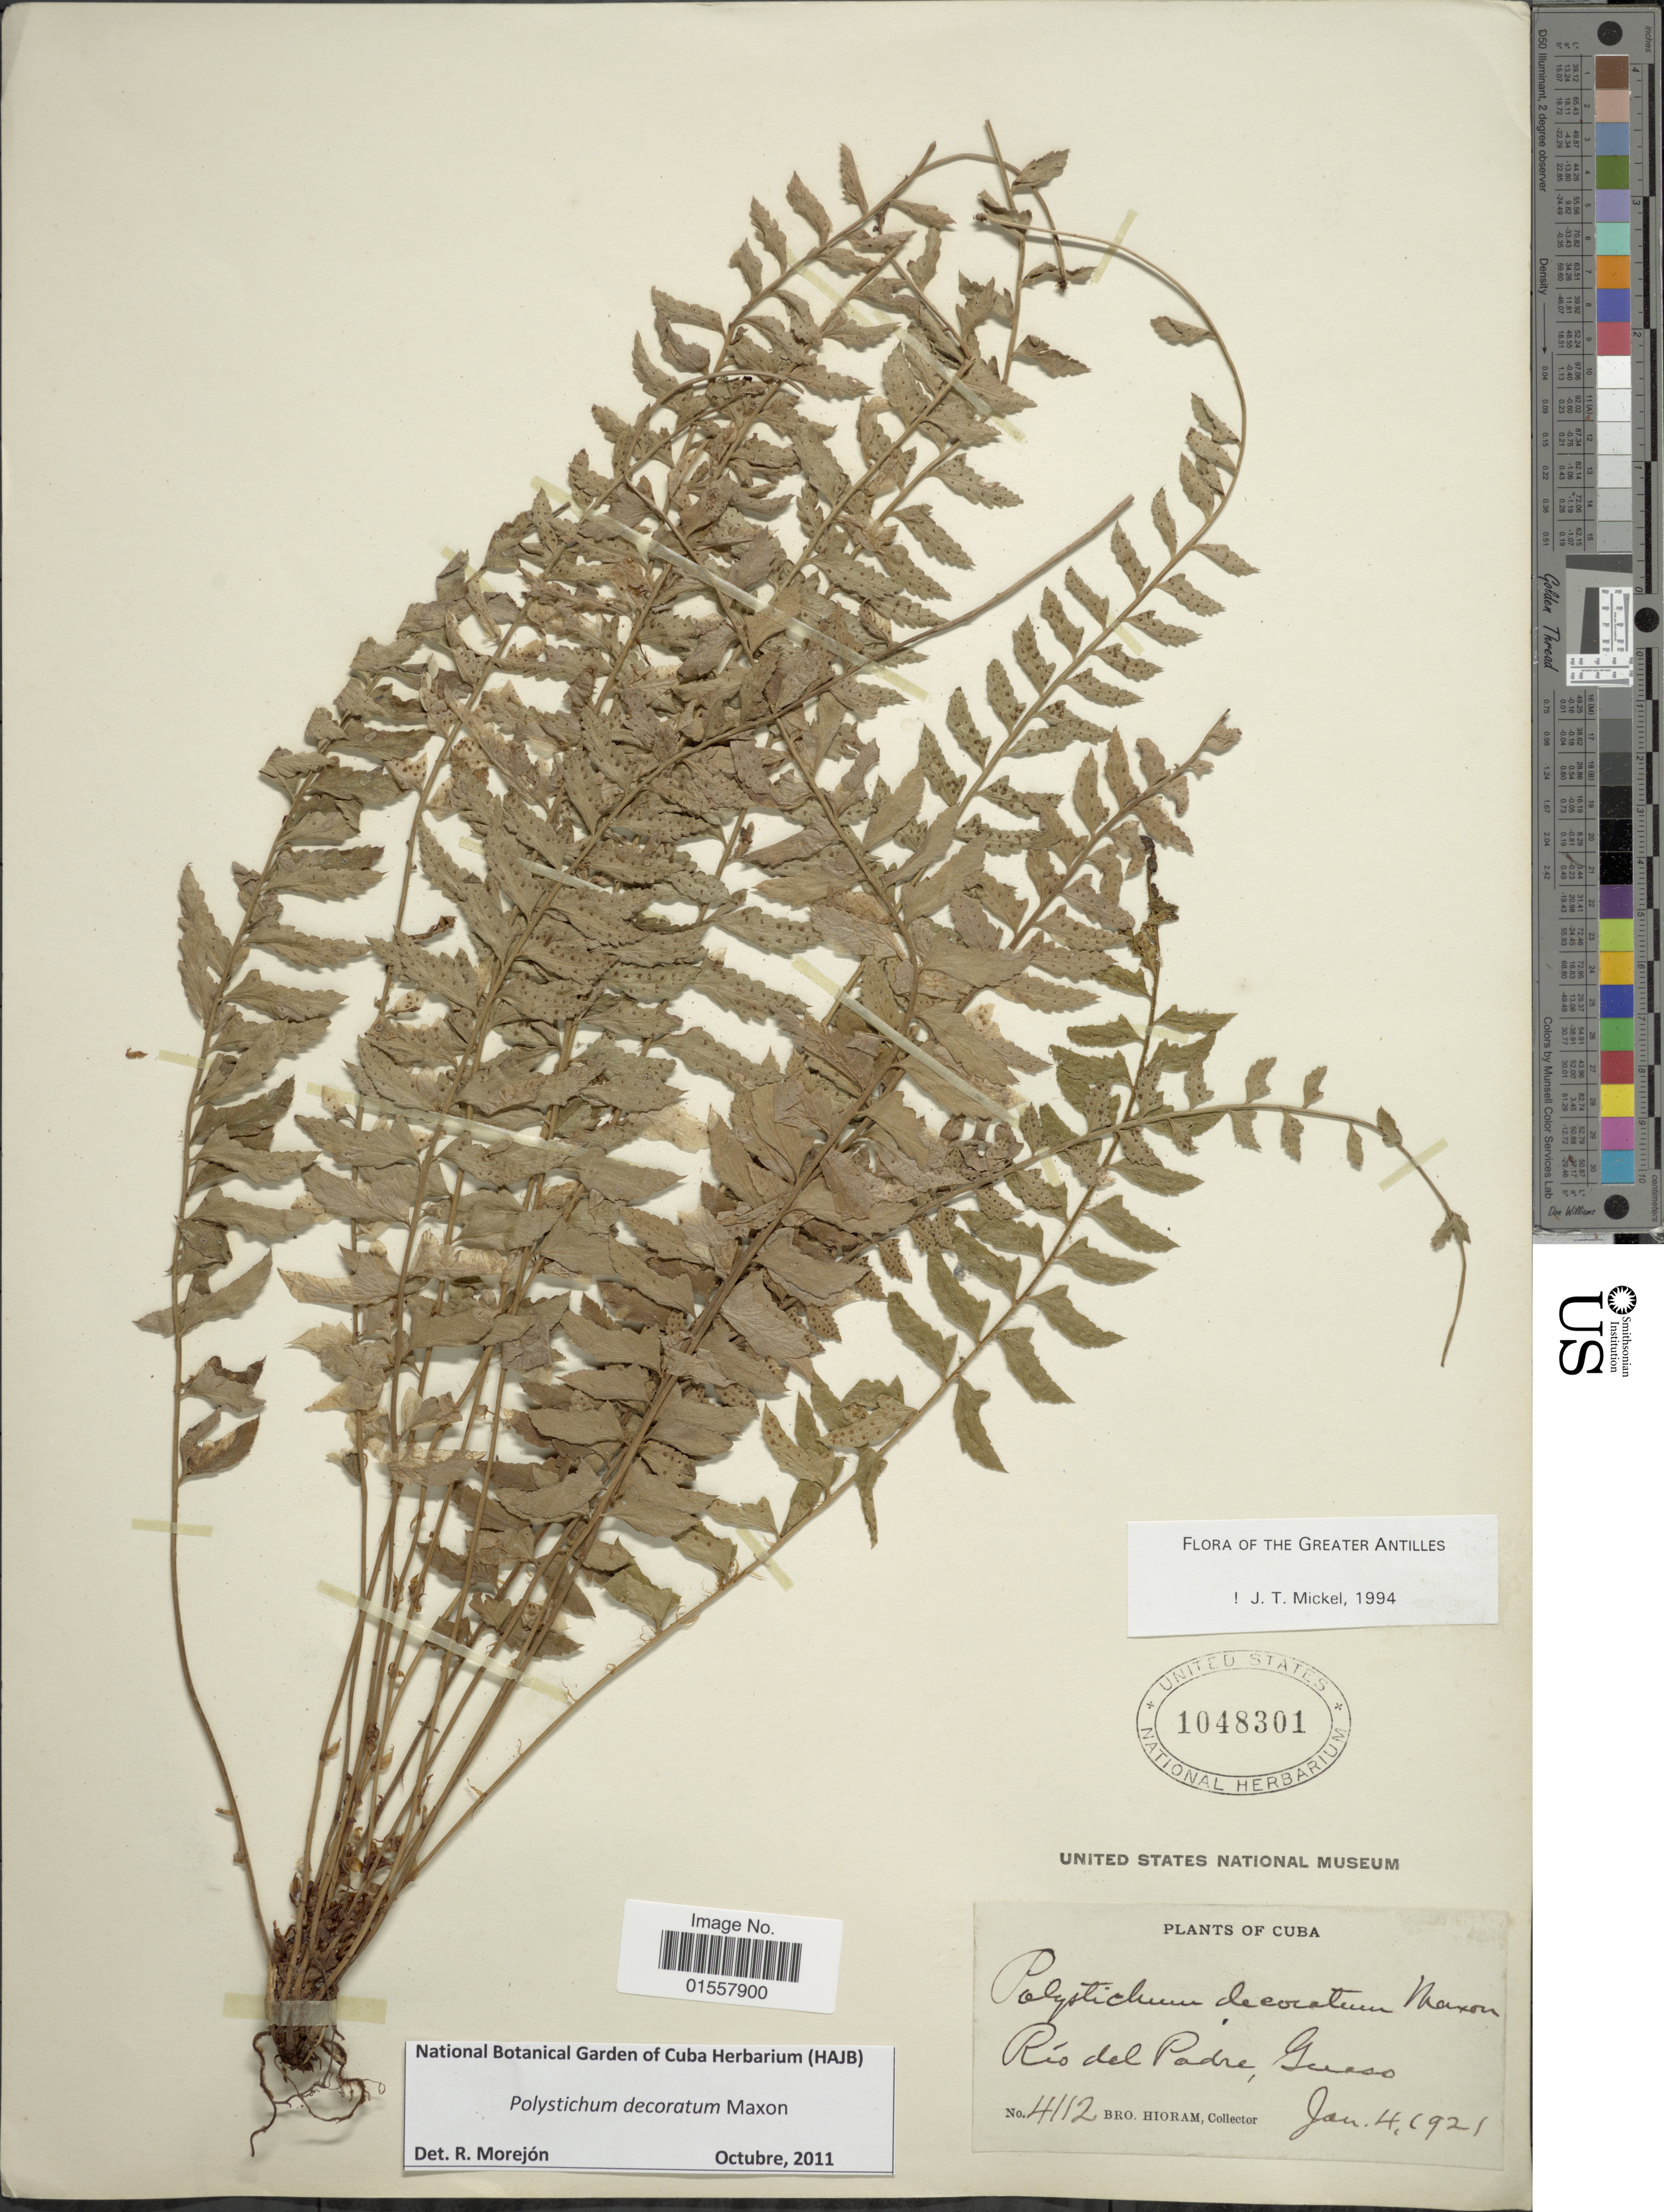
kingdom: Plantae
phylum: Tracheophyta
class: Polypodiopsida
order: Polypodiales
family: Dryopteridaceae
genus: Polystichum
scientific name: Polystichum decoratum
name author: Maxon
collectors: Bro. Hioram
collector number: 4112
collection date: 1921-01-04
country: Cuba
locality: Rio del Padre, Gato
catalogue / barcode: US 1048301